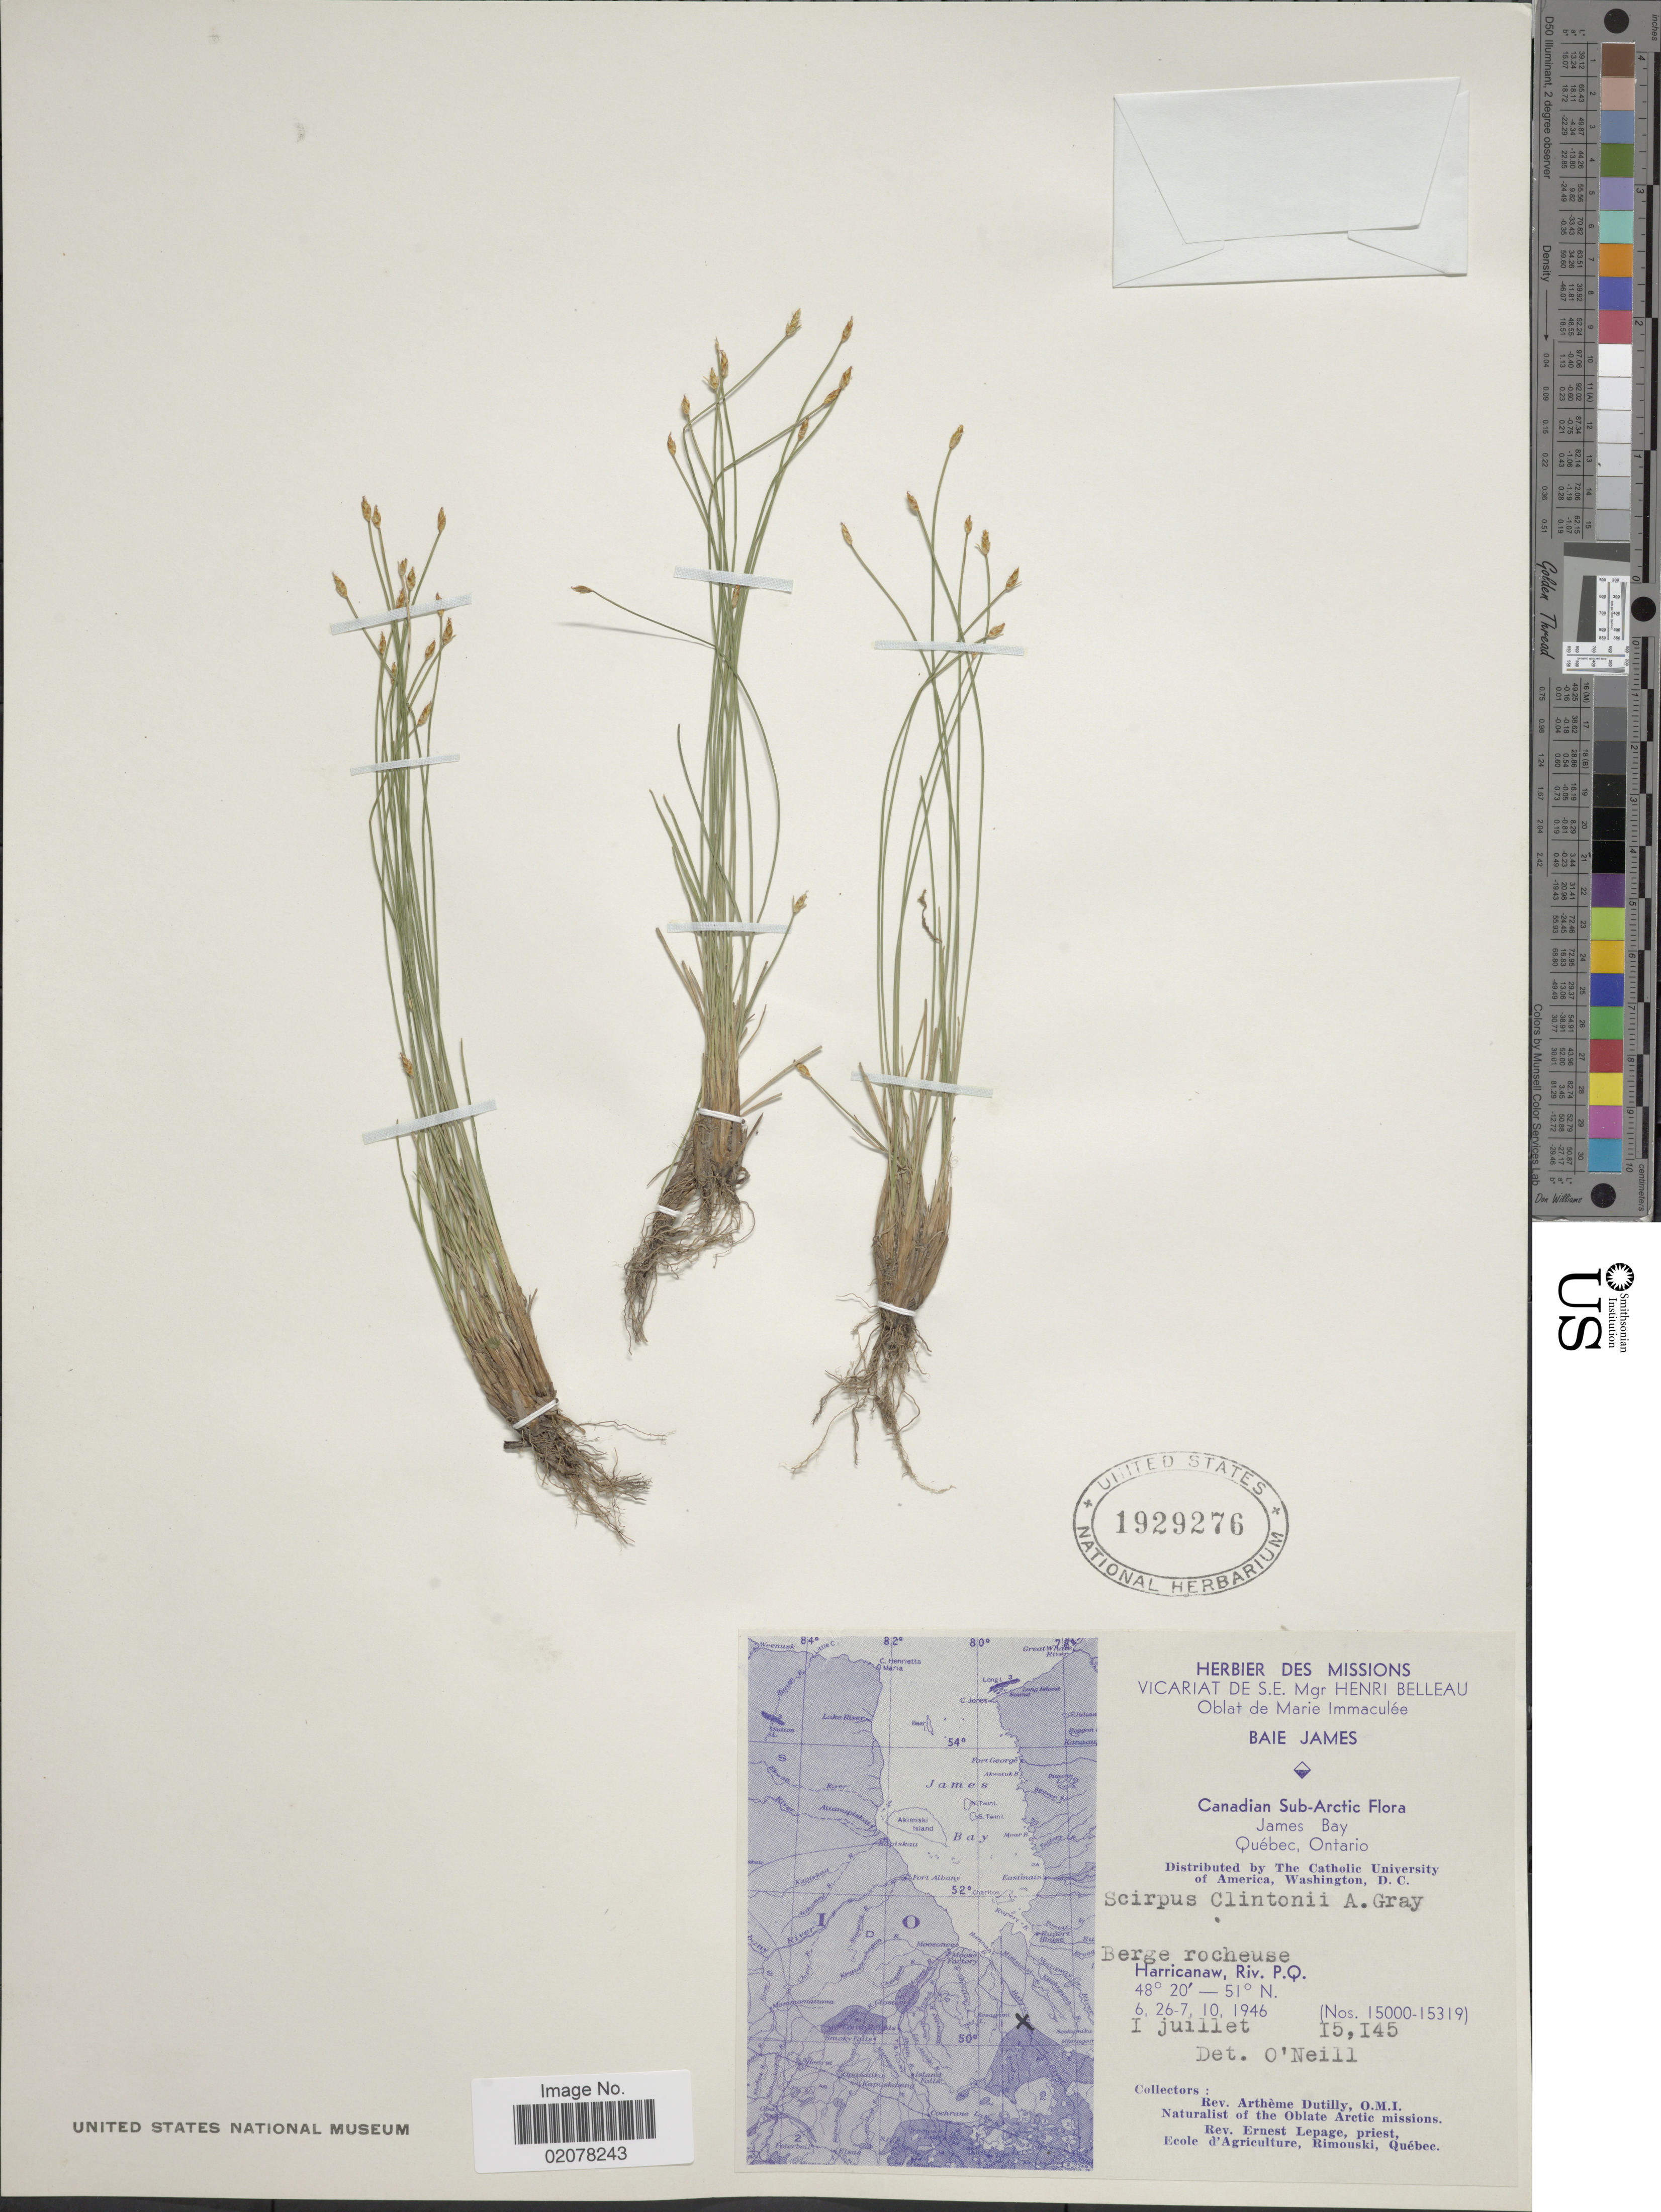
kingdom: Plantae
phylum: Tracheophyta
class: Liliopsida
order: Poales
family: Cyperaceae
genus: Trichophorum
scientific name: Trichophorum clintonii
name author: (A. Gray) S.G. Sm.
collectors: A. Dutilly & E. Lepage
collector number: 15145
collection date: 1946-07-01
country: Canada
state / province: Ontario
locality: Sub-Arctic, James Bay, Berge rocheuse, Harricanaw, Riv. P.Q.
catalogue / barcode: US 1929276